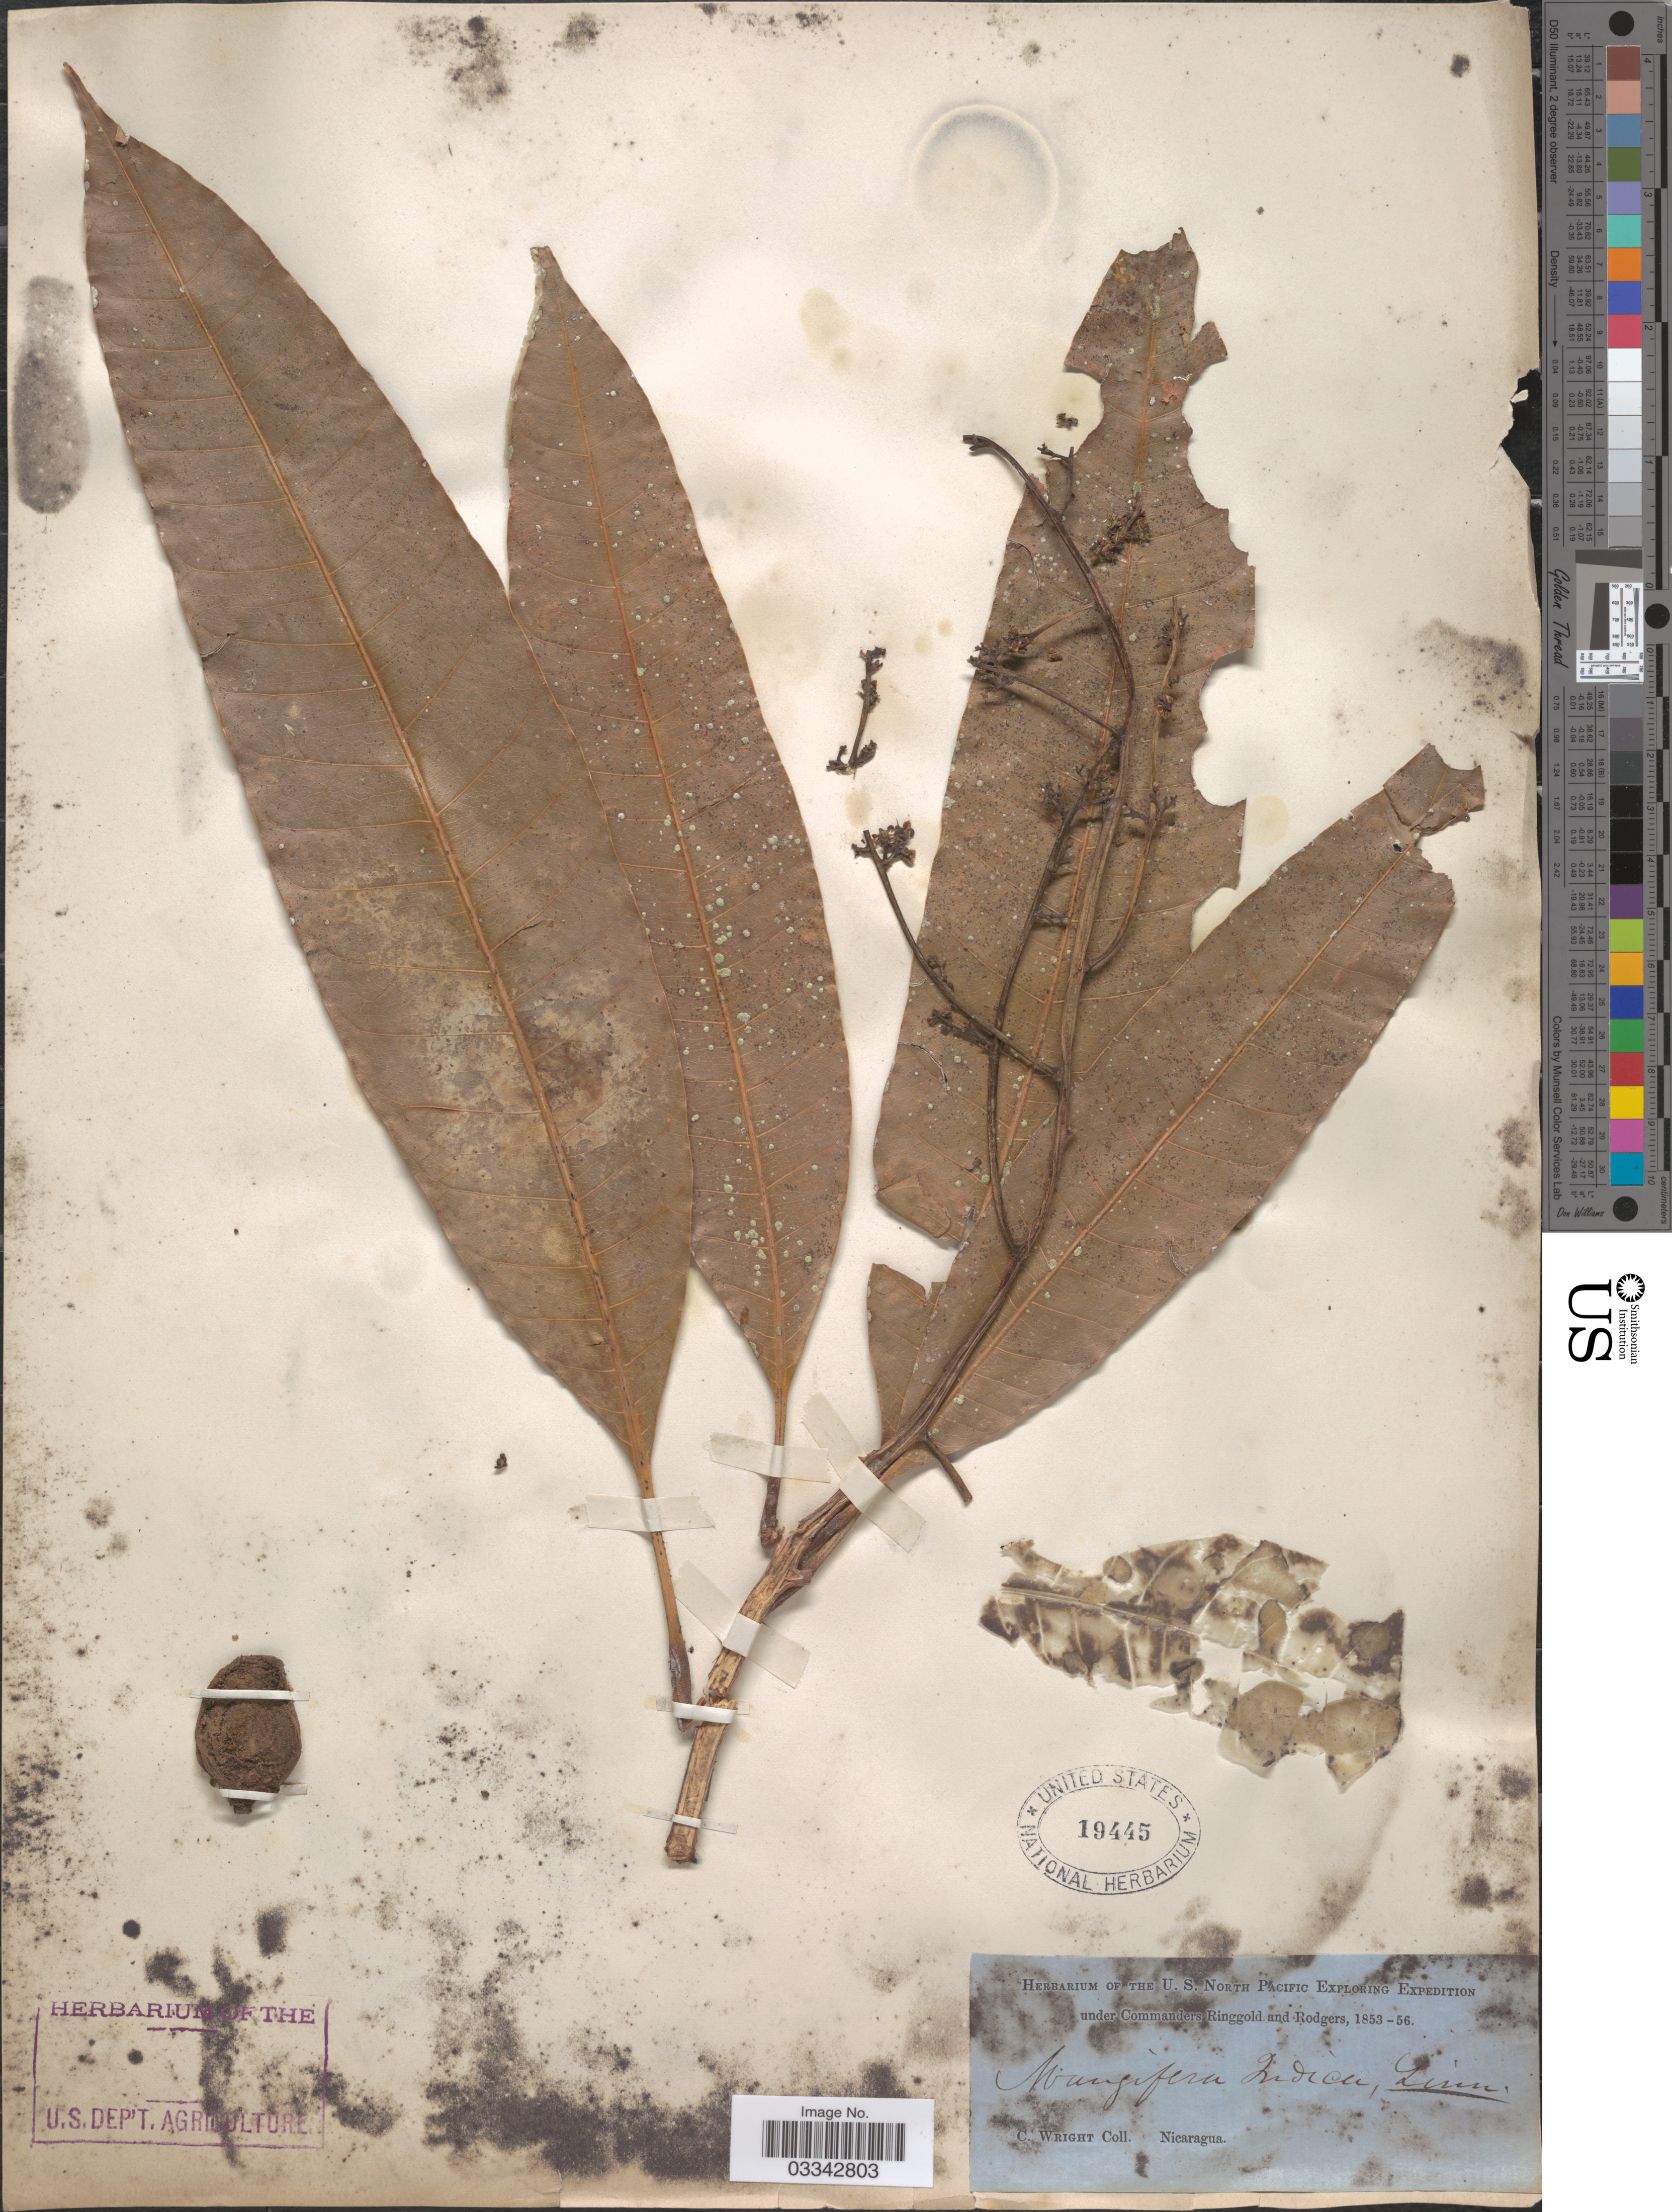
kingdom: Plantae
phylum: Tracheophyta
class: Magnoliopsida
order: Sapindales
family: Anacardiaceae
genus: Mangifera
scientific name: Mangifera indica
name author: L.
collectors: C. Wright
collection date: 1853/1856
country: Nicaragua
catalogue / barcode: US 19445